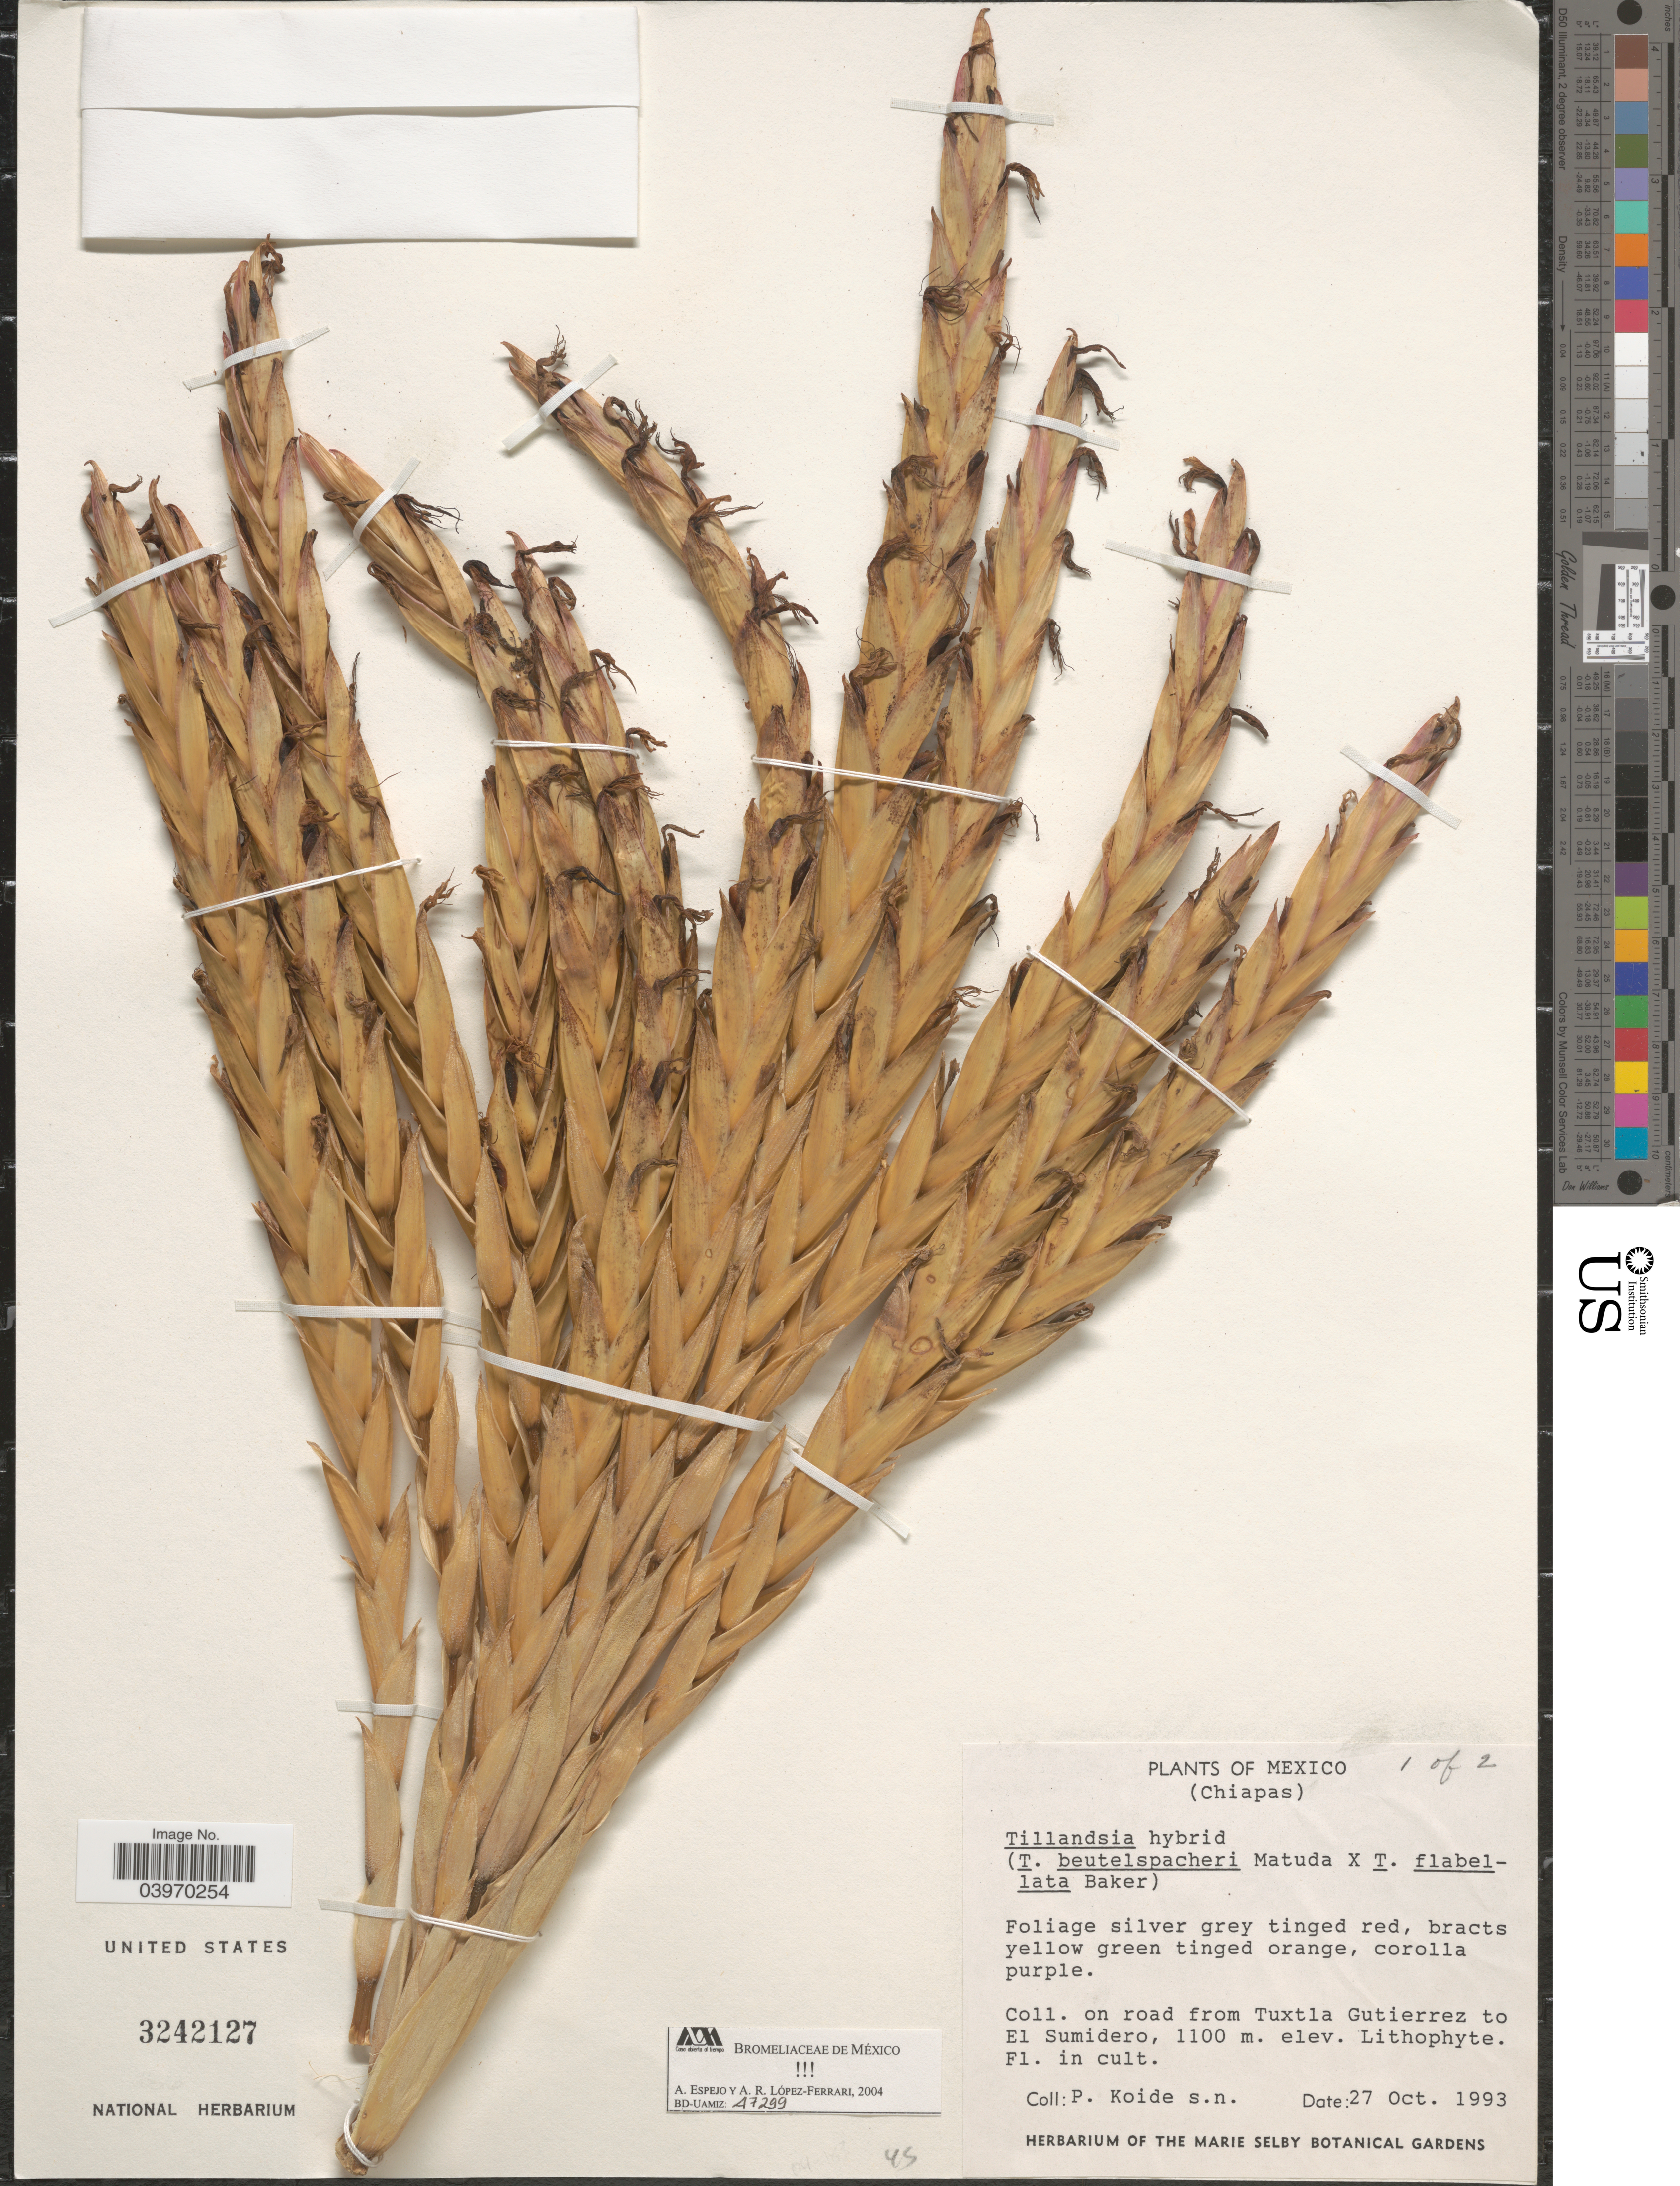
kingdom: Plantae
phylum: Tracheophyta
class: Liliopsida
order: Poales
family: Bromeliaceae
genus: Tillandsia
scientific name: Tillandsia beutelspacheri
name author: Matuda ex L.B. Sm.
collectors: P. Koide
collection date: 1993-10-27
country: United States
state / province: Florida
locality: The Marie Selby Botanical Gardens.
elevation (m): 1100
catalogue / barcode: US 3242127